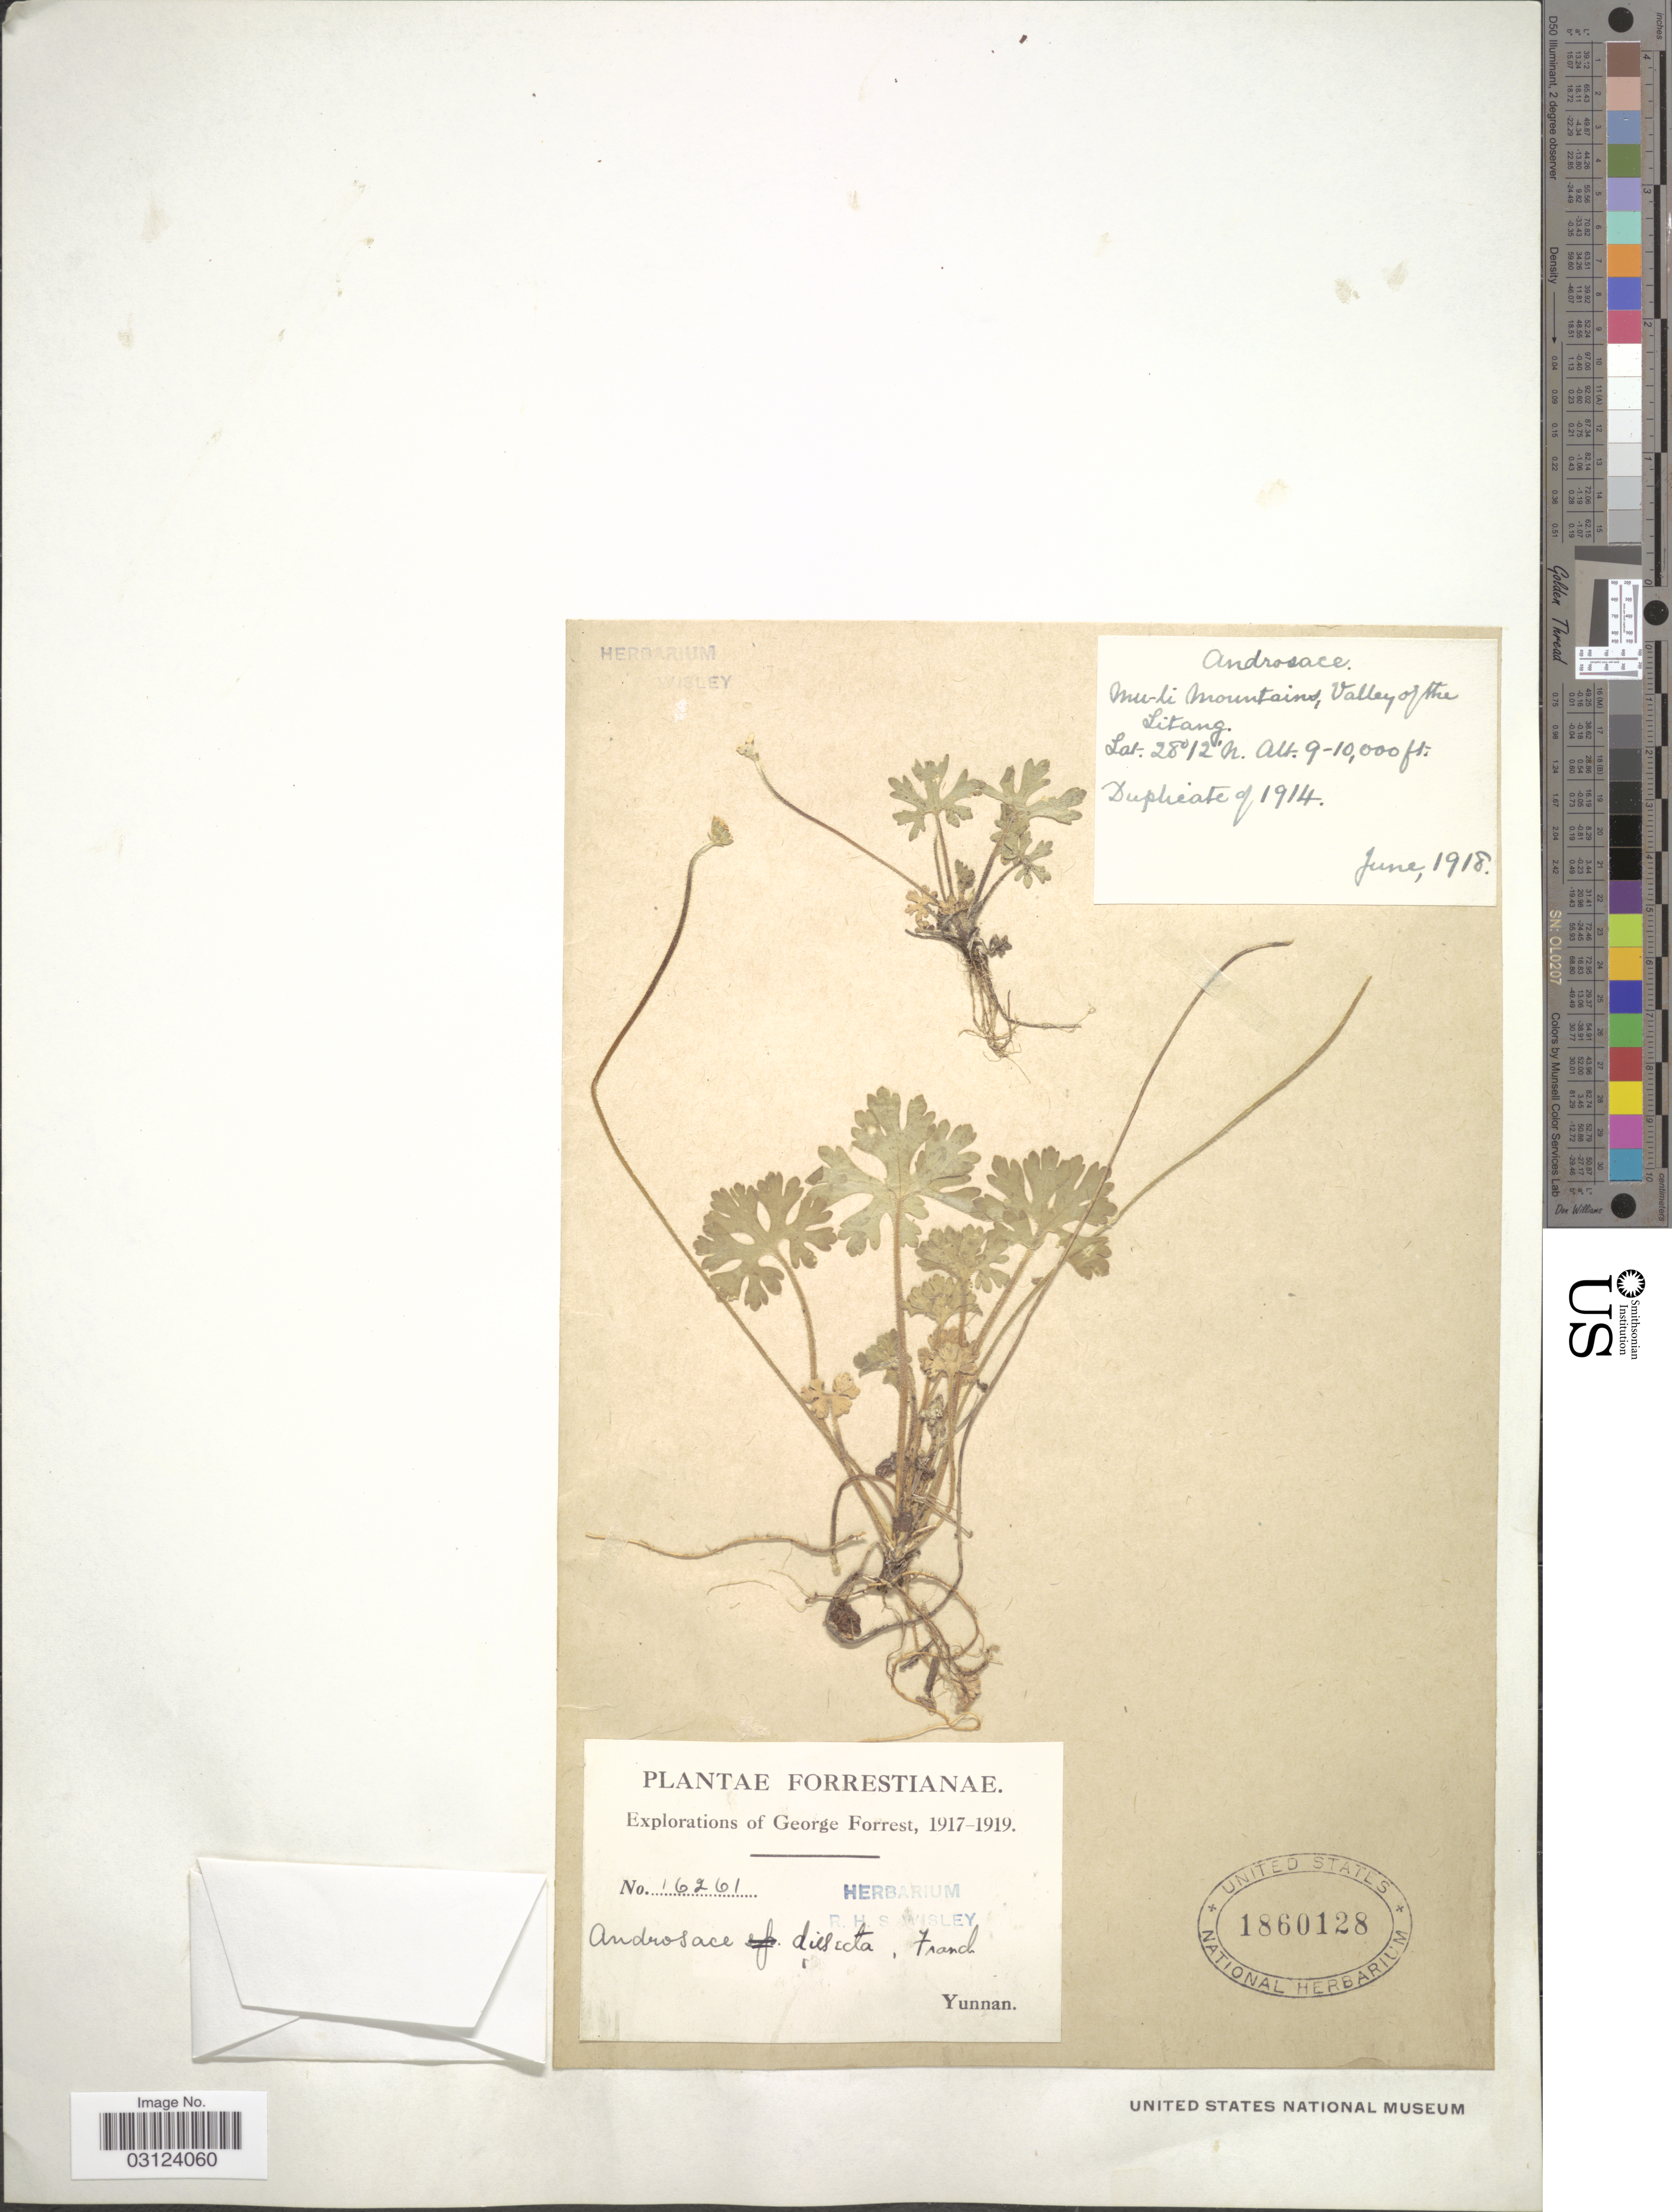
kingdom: Plantae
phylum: Tracheophyta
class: Magnoliopsida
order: Ericales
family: Primulaceae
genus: Androsace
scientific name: Androsace dissecta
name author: (Franch.) Franch.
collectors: G. Forrest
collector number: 16261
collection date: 1917/1919-06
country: China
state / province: Yunnan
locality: Mu-li mountains, Valley of the Litang.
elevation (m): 2743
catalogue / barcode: US 1860128